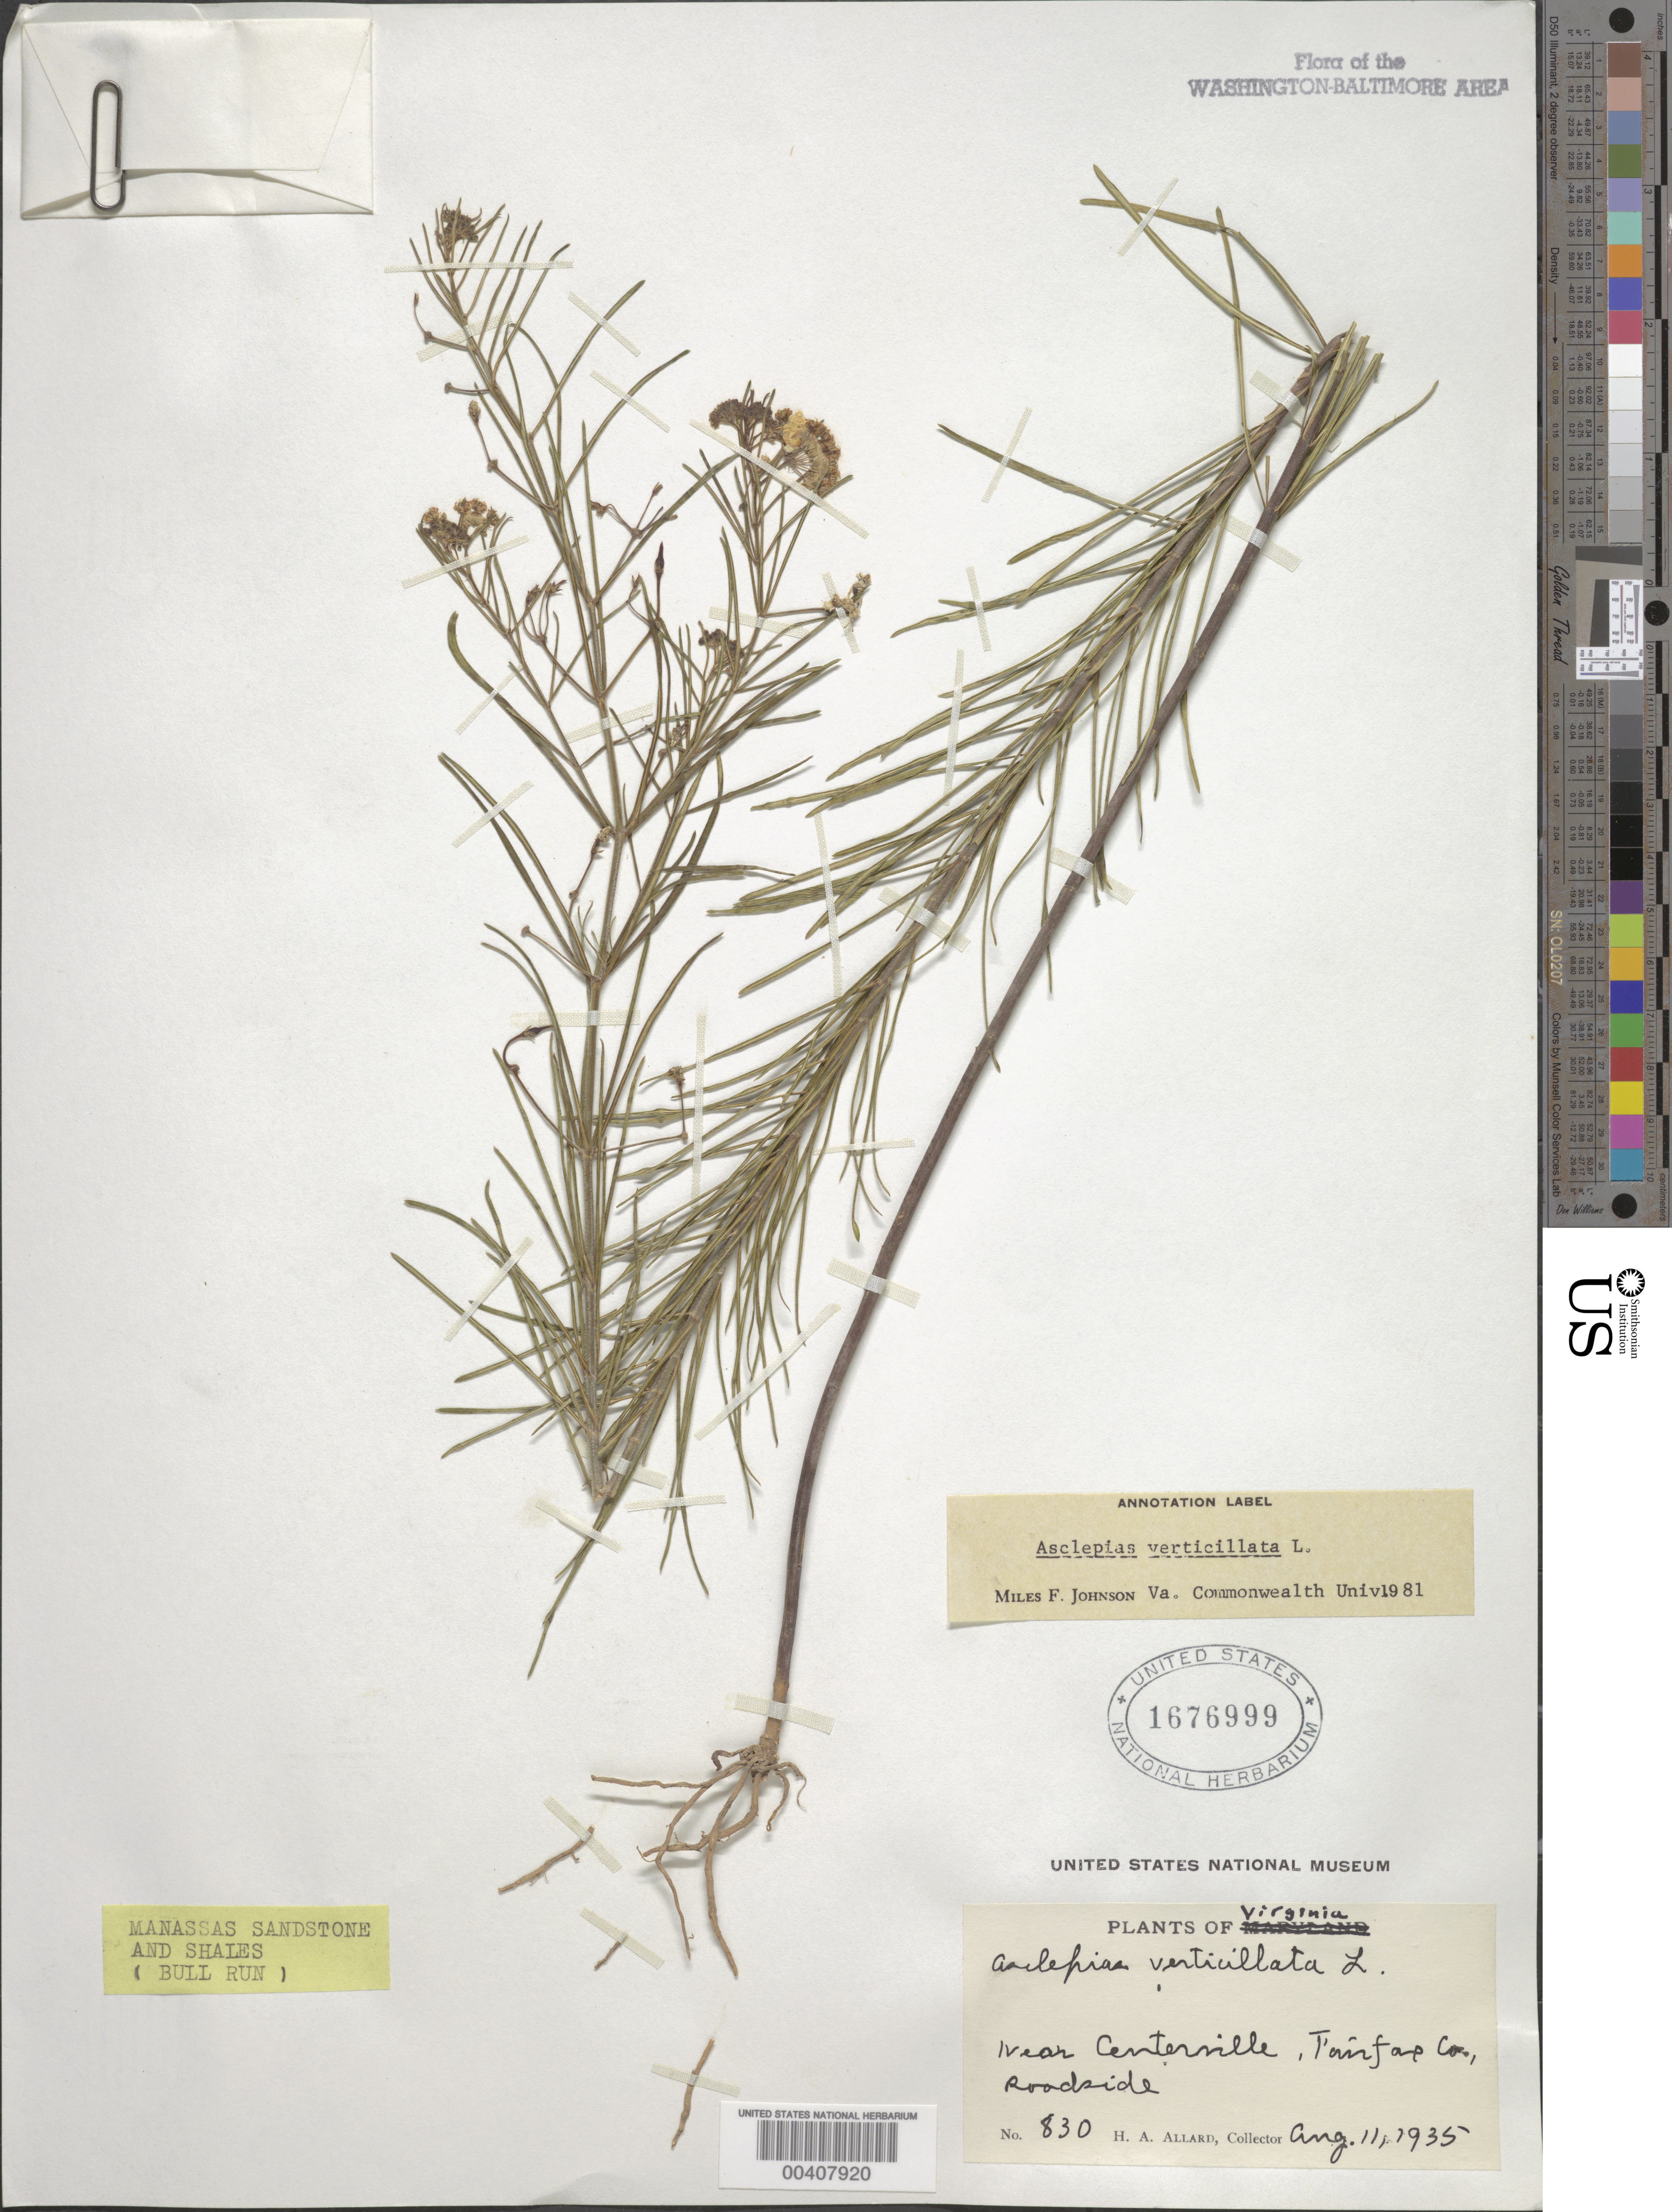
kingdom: Plantae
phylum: Tracheophyta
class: Magnoliopsida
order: Gentianales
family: Apocynaceae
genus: Asclepias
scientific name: Asclepias verticillata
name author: L.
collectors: H. A. Allard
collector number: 830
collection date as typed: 11 Aug 1935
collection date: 1935-08-11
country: United States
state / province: Virginia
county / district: Fairfax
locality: Centreville Area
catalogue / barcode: US 1676999